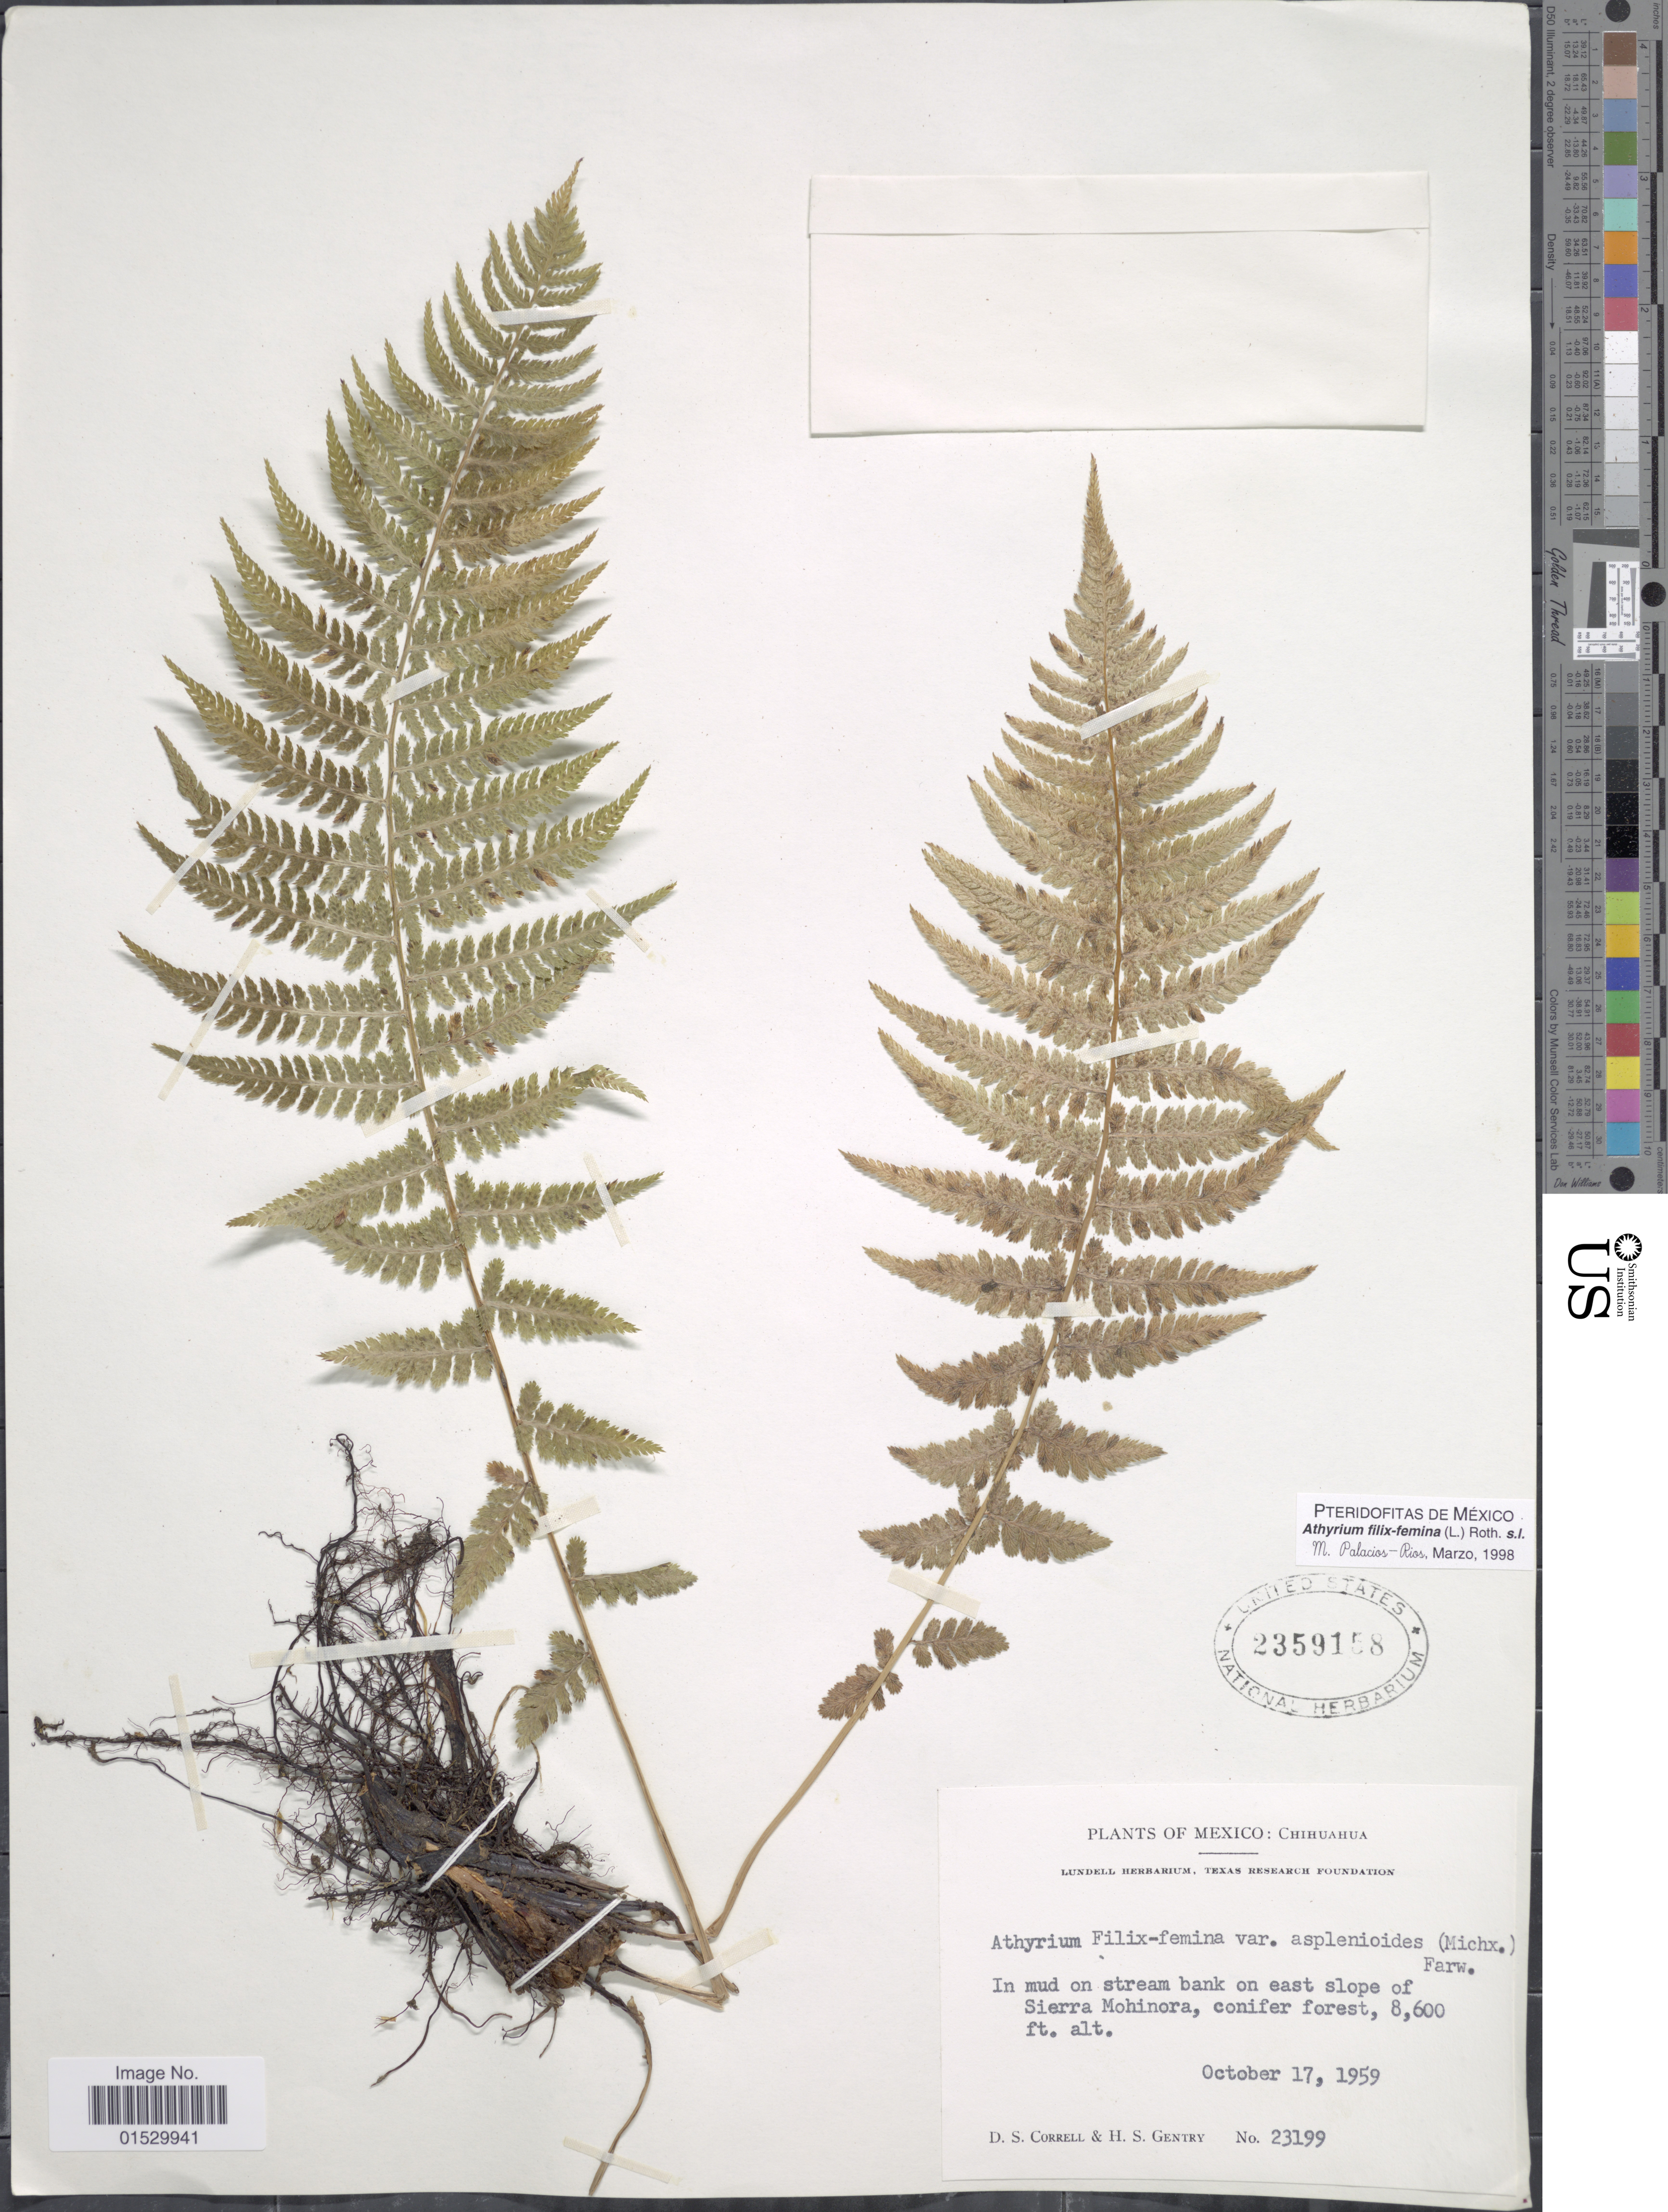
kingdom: Plantae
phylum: Tracheophyta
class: Polypodiopsida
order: Polypodiales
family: Athyriaceae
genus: Athyrium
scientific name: Athyrium bourgeaui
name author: E. Fourn.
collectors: D. S. Correll & H. S. Gentry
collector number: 23199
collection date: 1959-10-17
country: Mexico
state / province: Chihuahua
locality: In mud on stream bank on east slope of Sierra Mohinora, conifer forest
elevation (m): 2621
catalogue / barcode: US 2359158